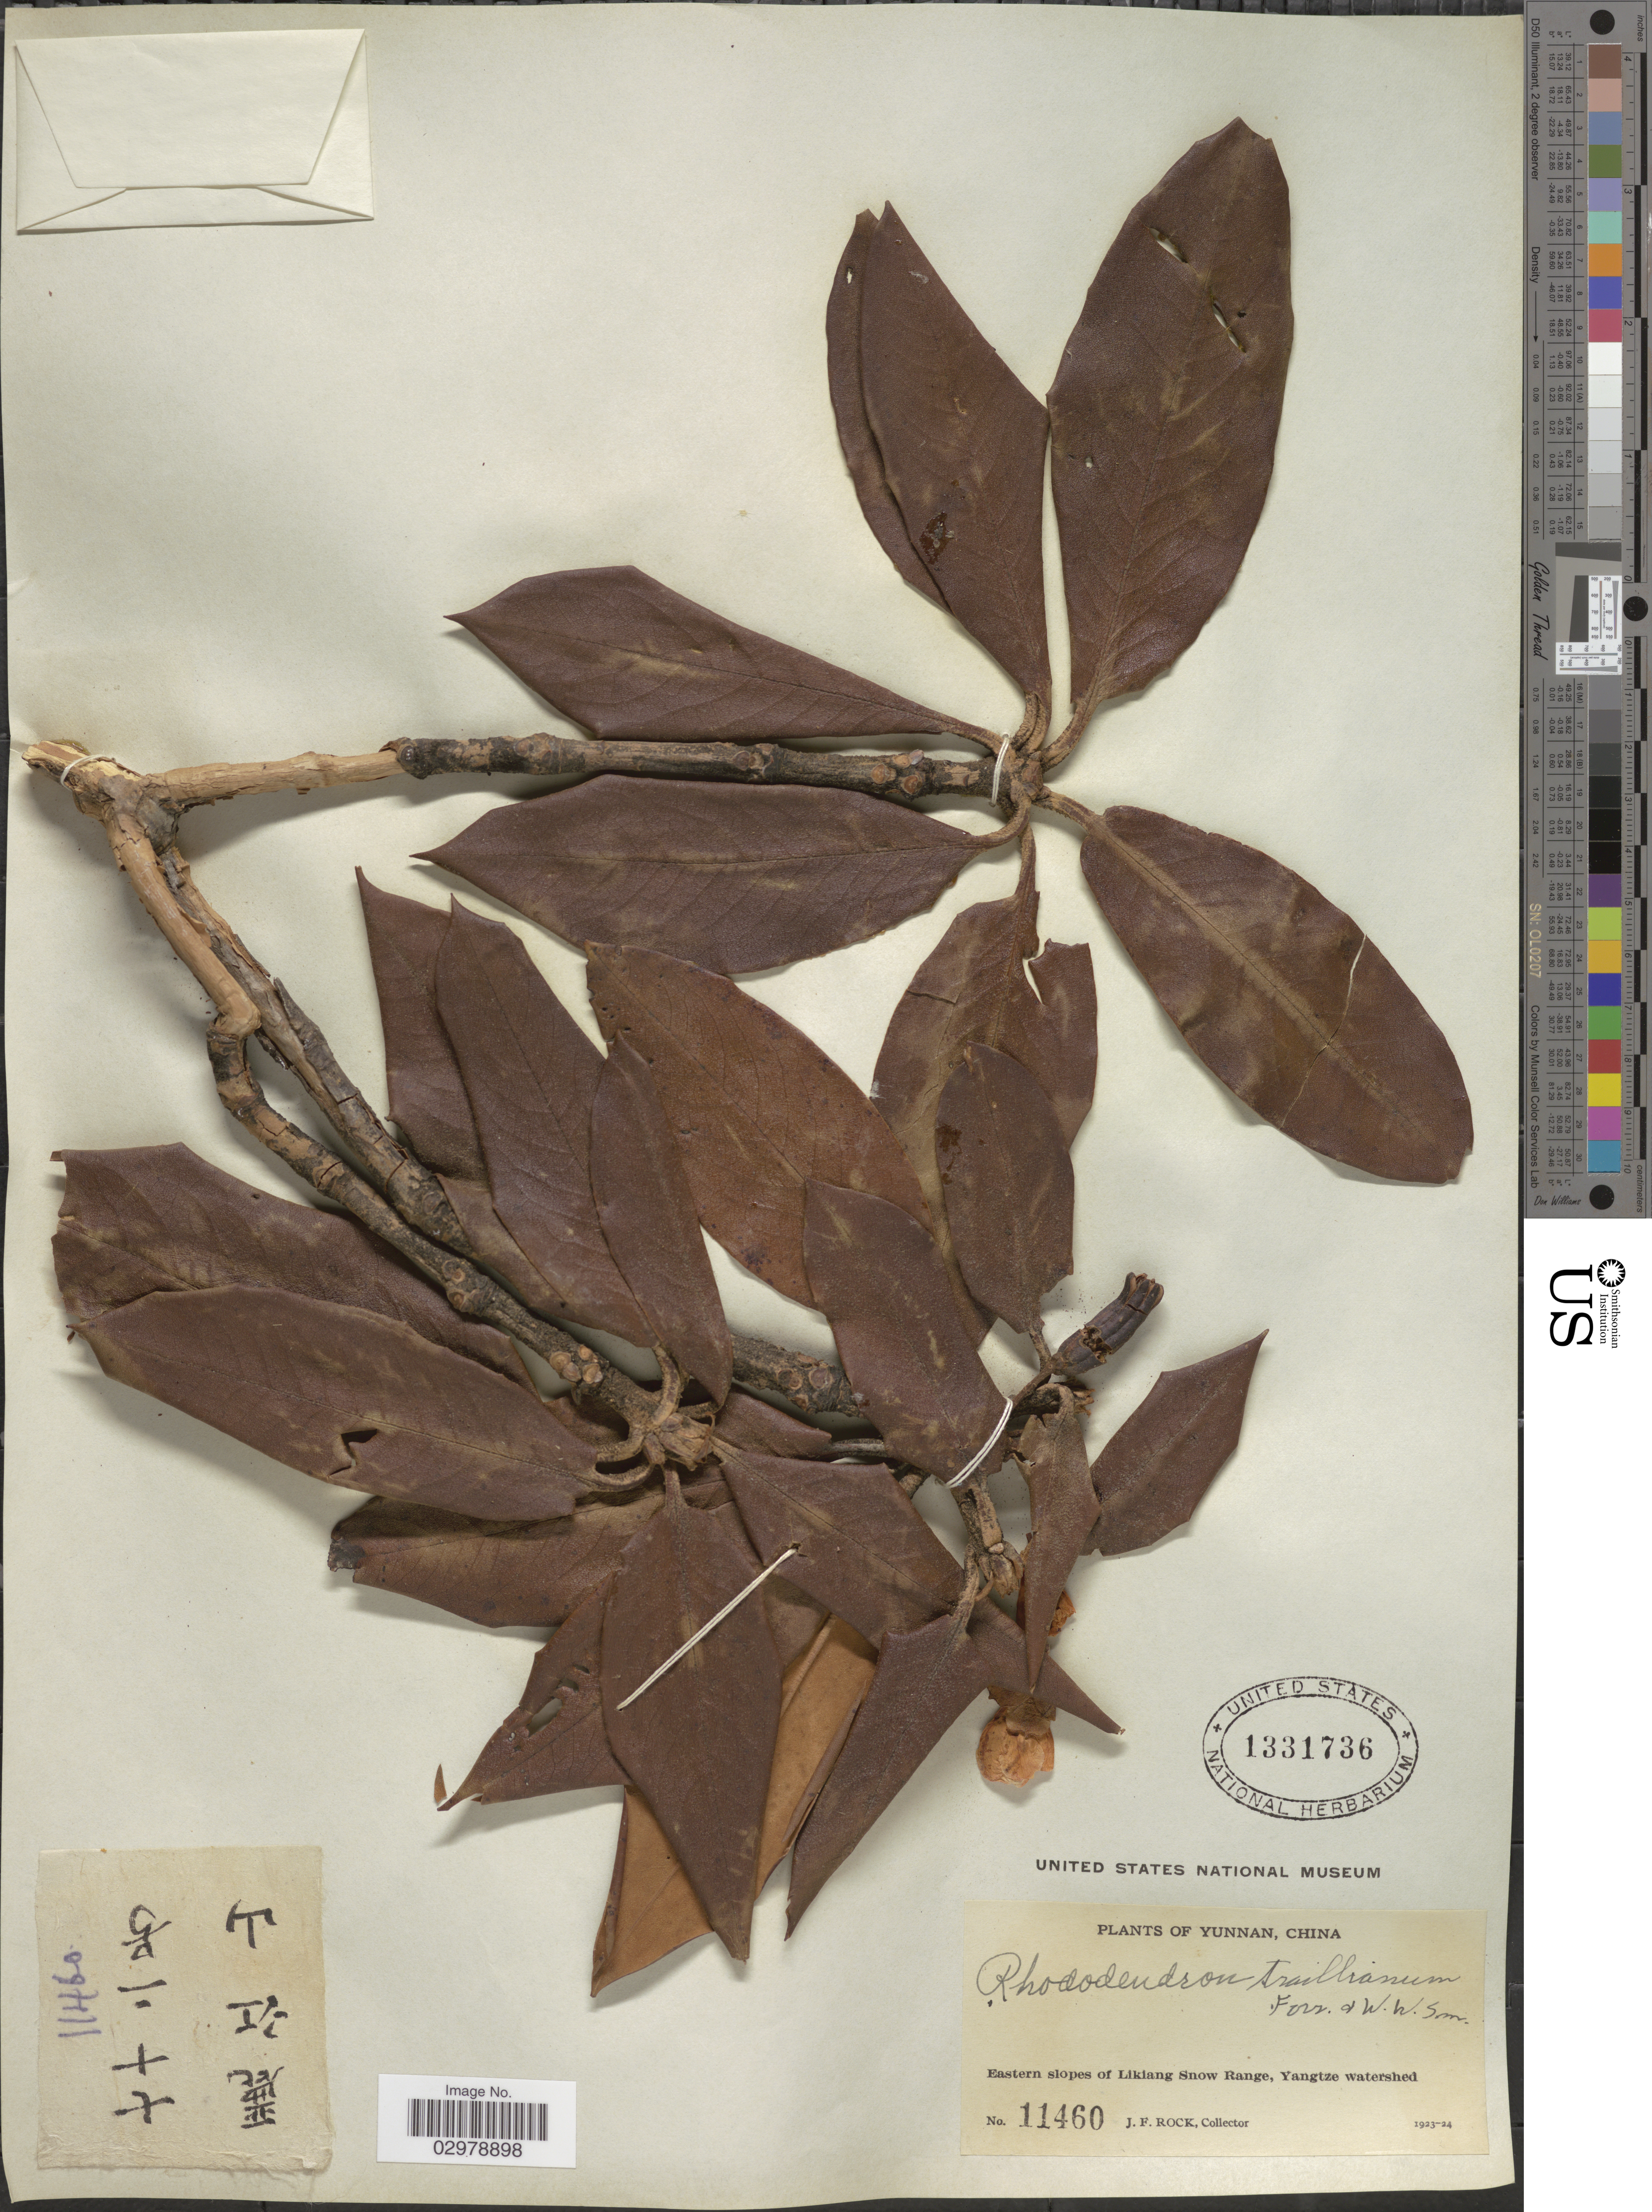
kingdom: Plantae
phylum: Tracheophyta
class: Magnoliopsida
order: Ericales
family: Ericaceae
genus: Rhododendron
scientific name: Rhododendron traillianum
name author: Forrest & W.W. Sm.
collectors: J. Rock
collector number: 11460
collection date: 1923/1924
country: China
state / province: Yunnan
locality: Eastern slopes of Likiang Snow Range, Yangtze watershed.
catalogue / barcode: US 1331736